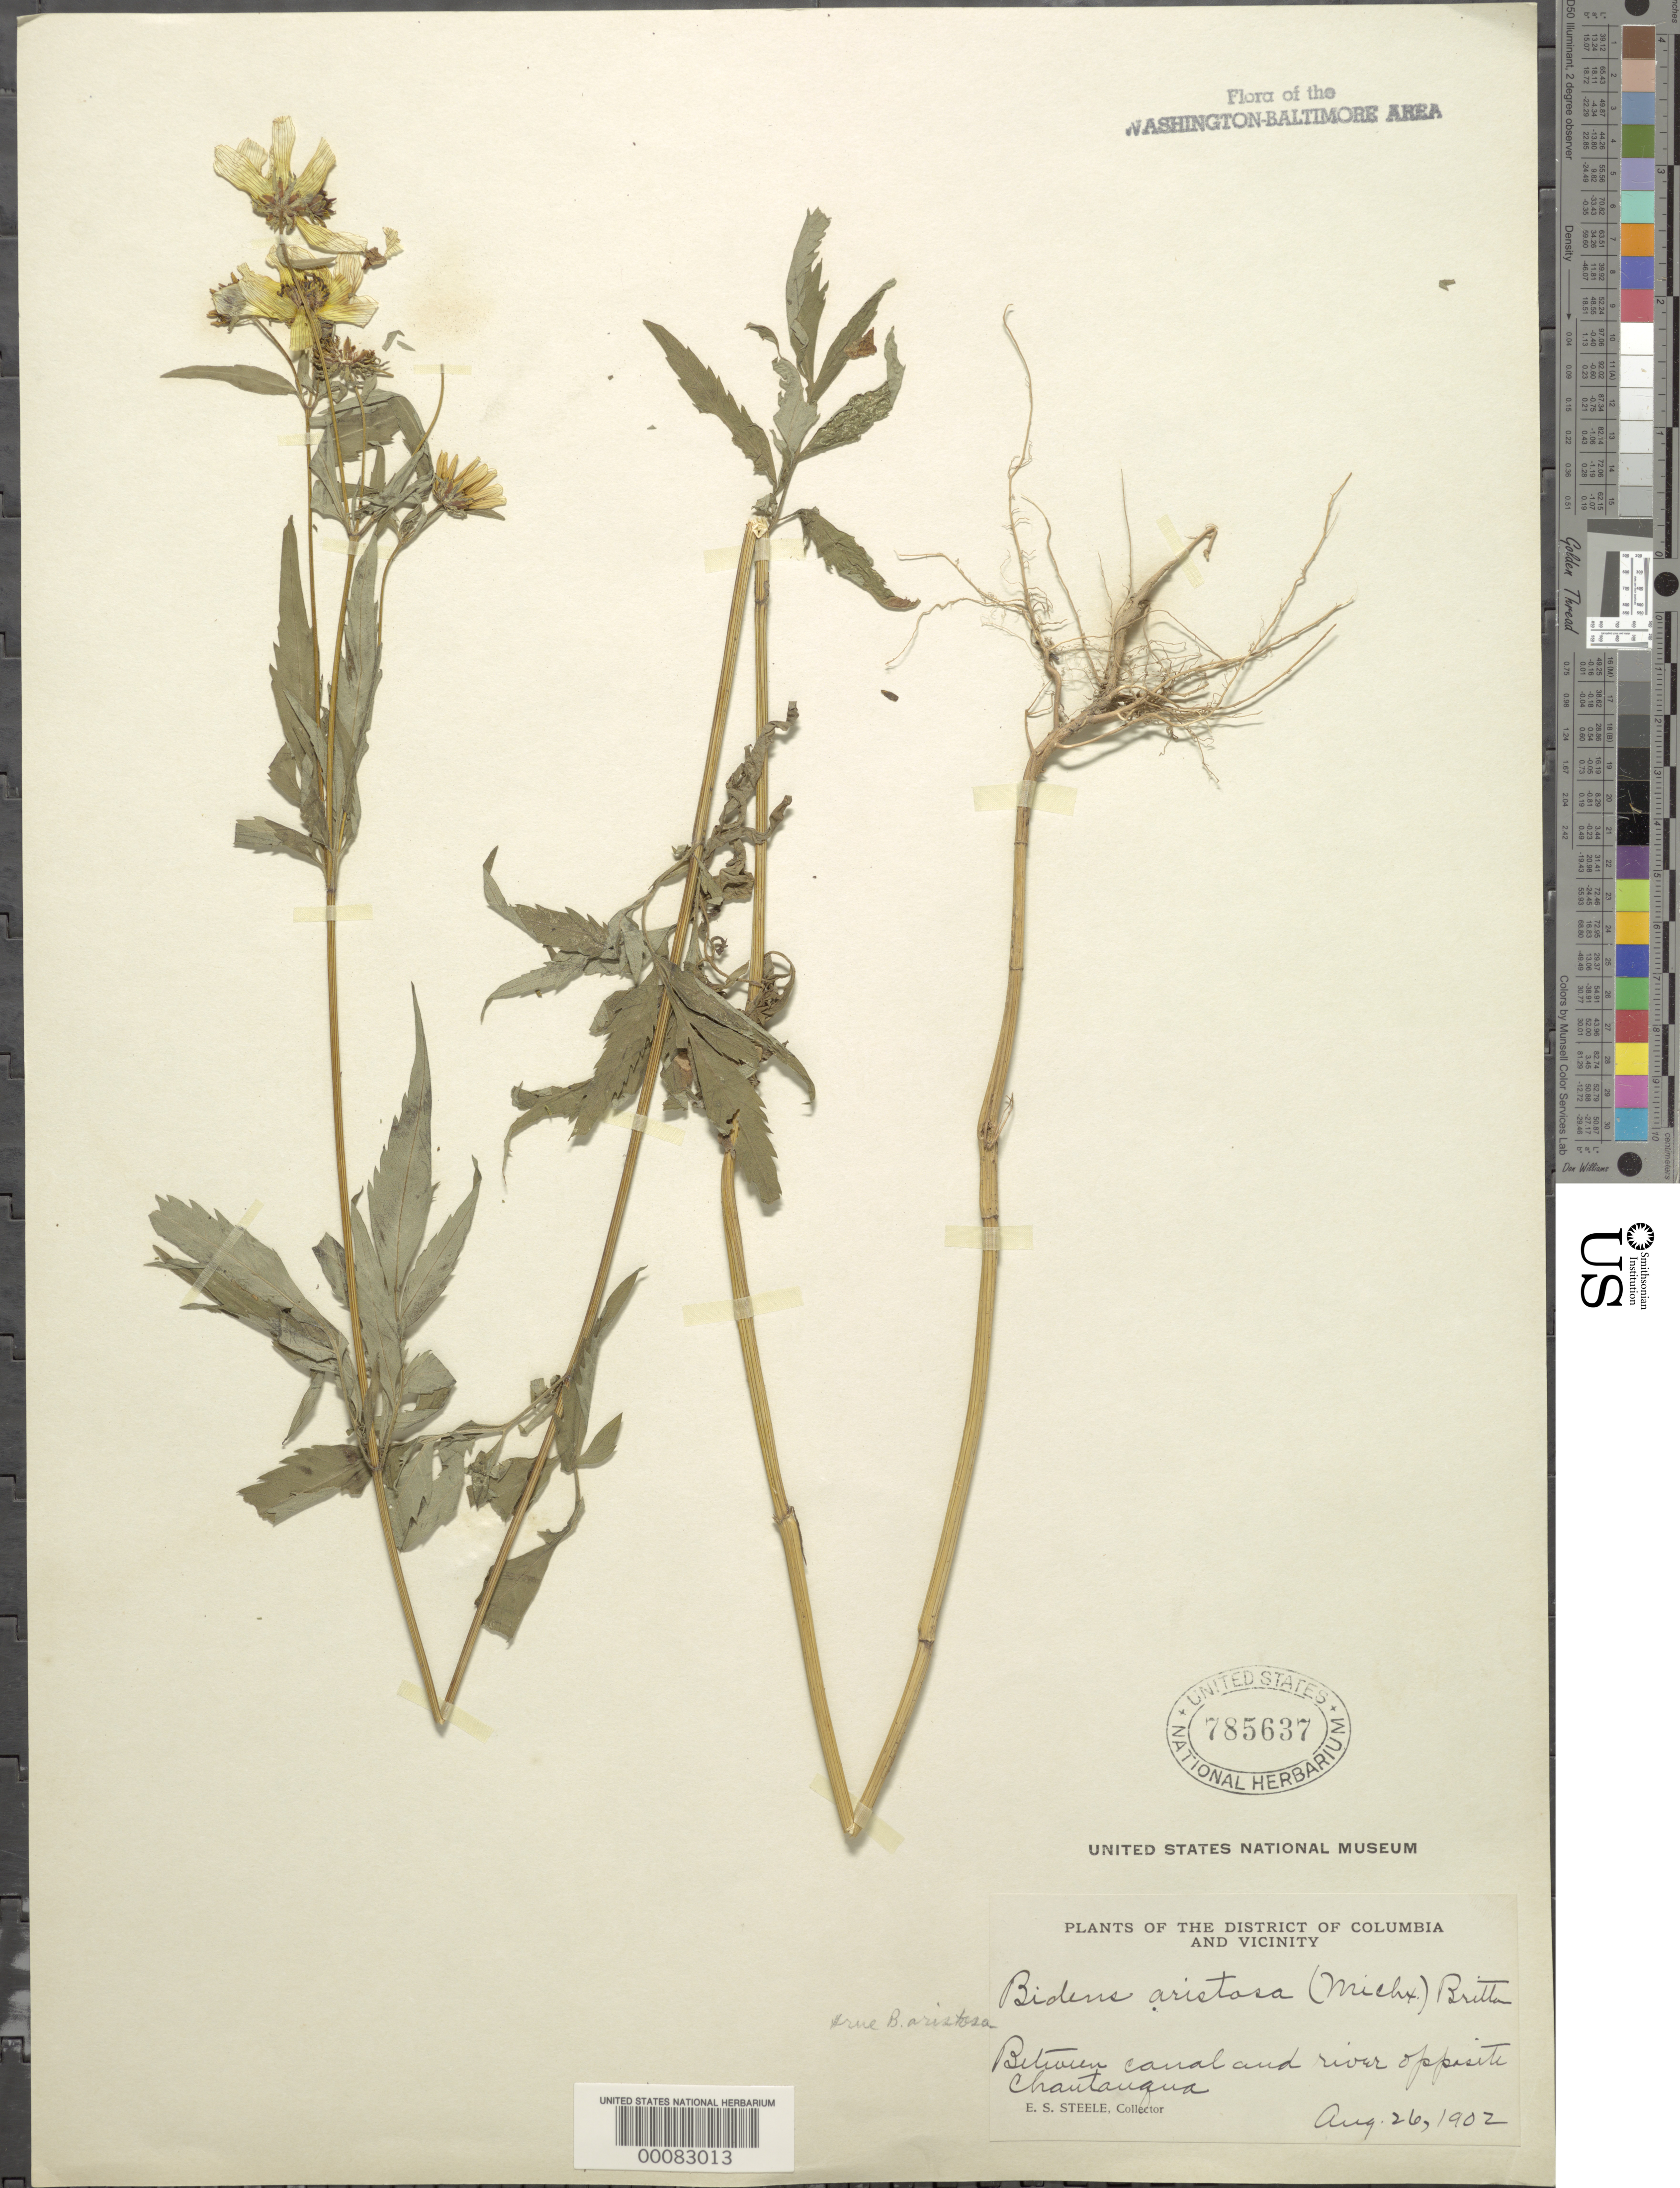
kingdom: Plantae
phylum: Tracheophyta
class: Magnoliopsida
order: Asterales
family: Asteraceae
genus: Bidens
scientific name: Bidens aristosa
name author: (Michx.) Britton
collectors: E. Steele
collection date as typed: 26 Aug 1902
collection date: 1902-08-26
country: United States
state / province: Maryland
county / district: Montgomery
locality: between Canal and River opposite Chautauqua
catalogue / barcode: US 785637